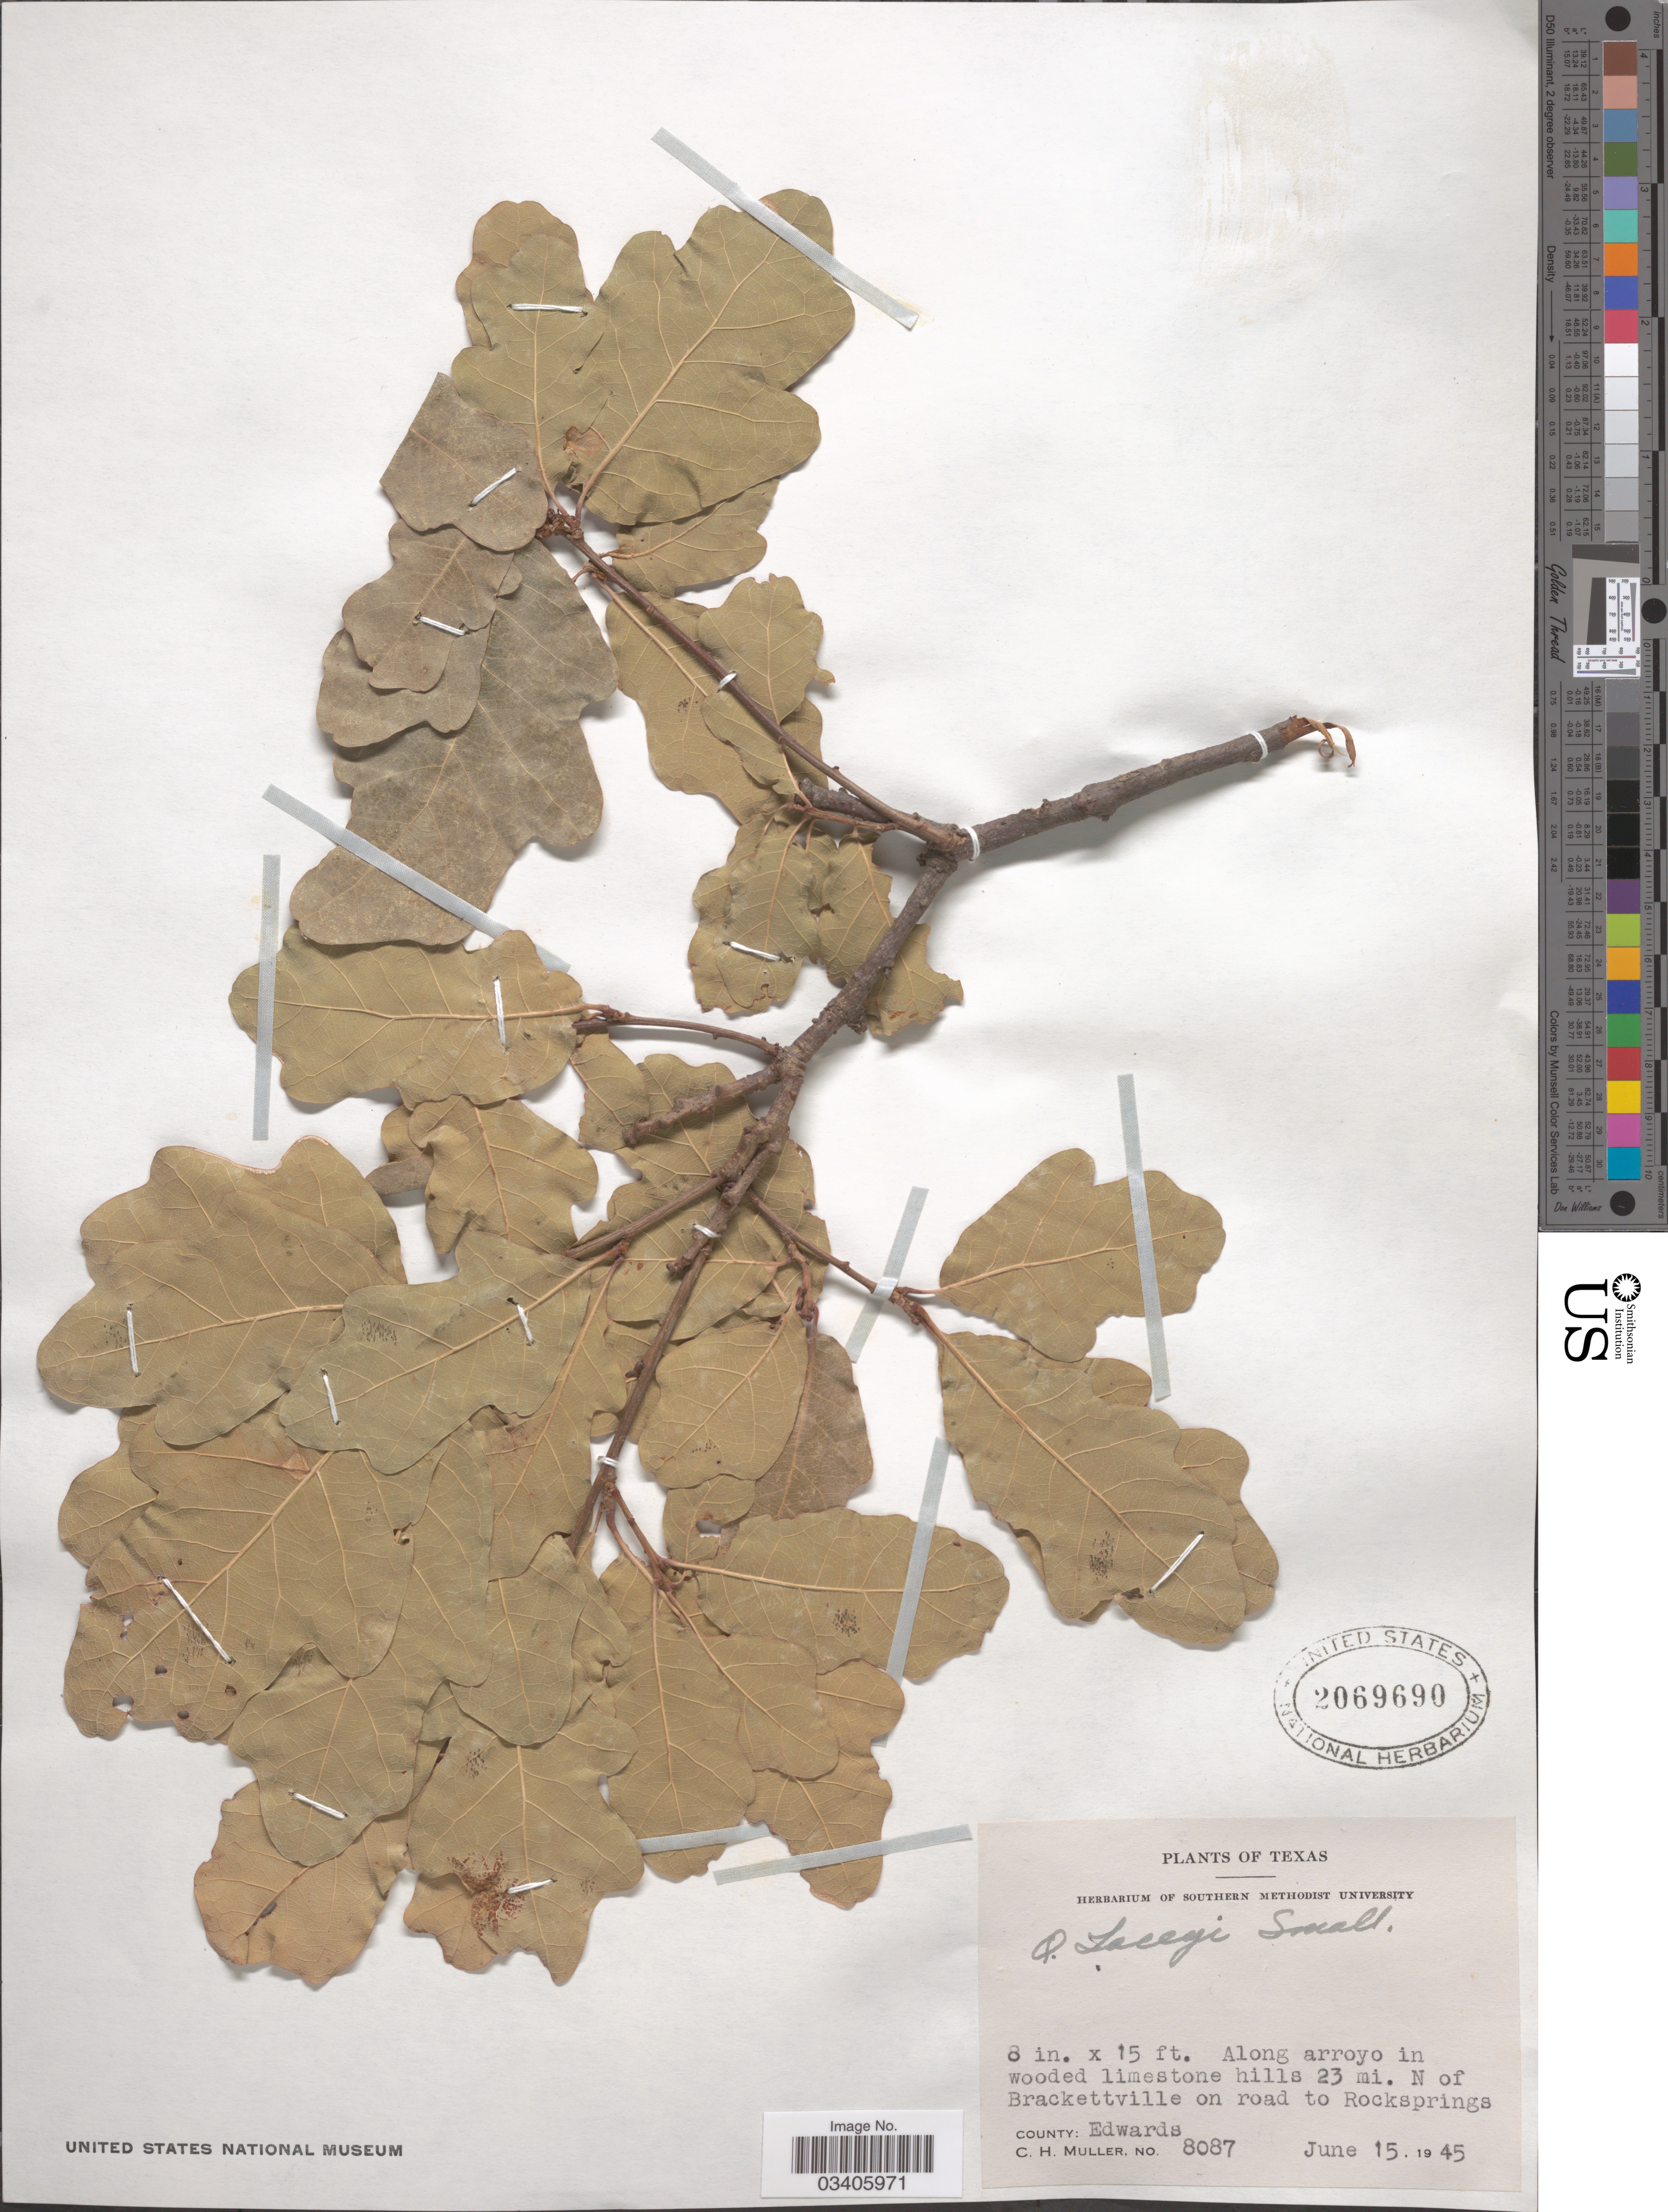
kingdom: Plantae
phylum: Tracheophyta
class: Magnoliopsida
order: Fagales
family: Fagaceae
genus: Quercus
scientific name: Quercus laceyi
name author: Small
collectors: C. H. Mueller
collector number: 8087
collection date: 1945-06-15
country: United States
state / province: Texas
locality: Along arroyo in wooded limestone hills 23 mi. N of Brackettville on road to Rocksprings. County: Edwards.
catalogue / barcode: US 2069690